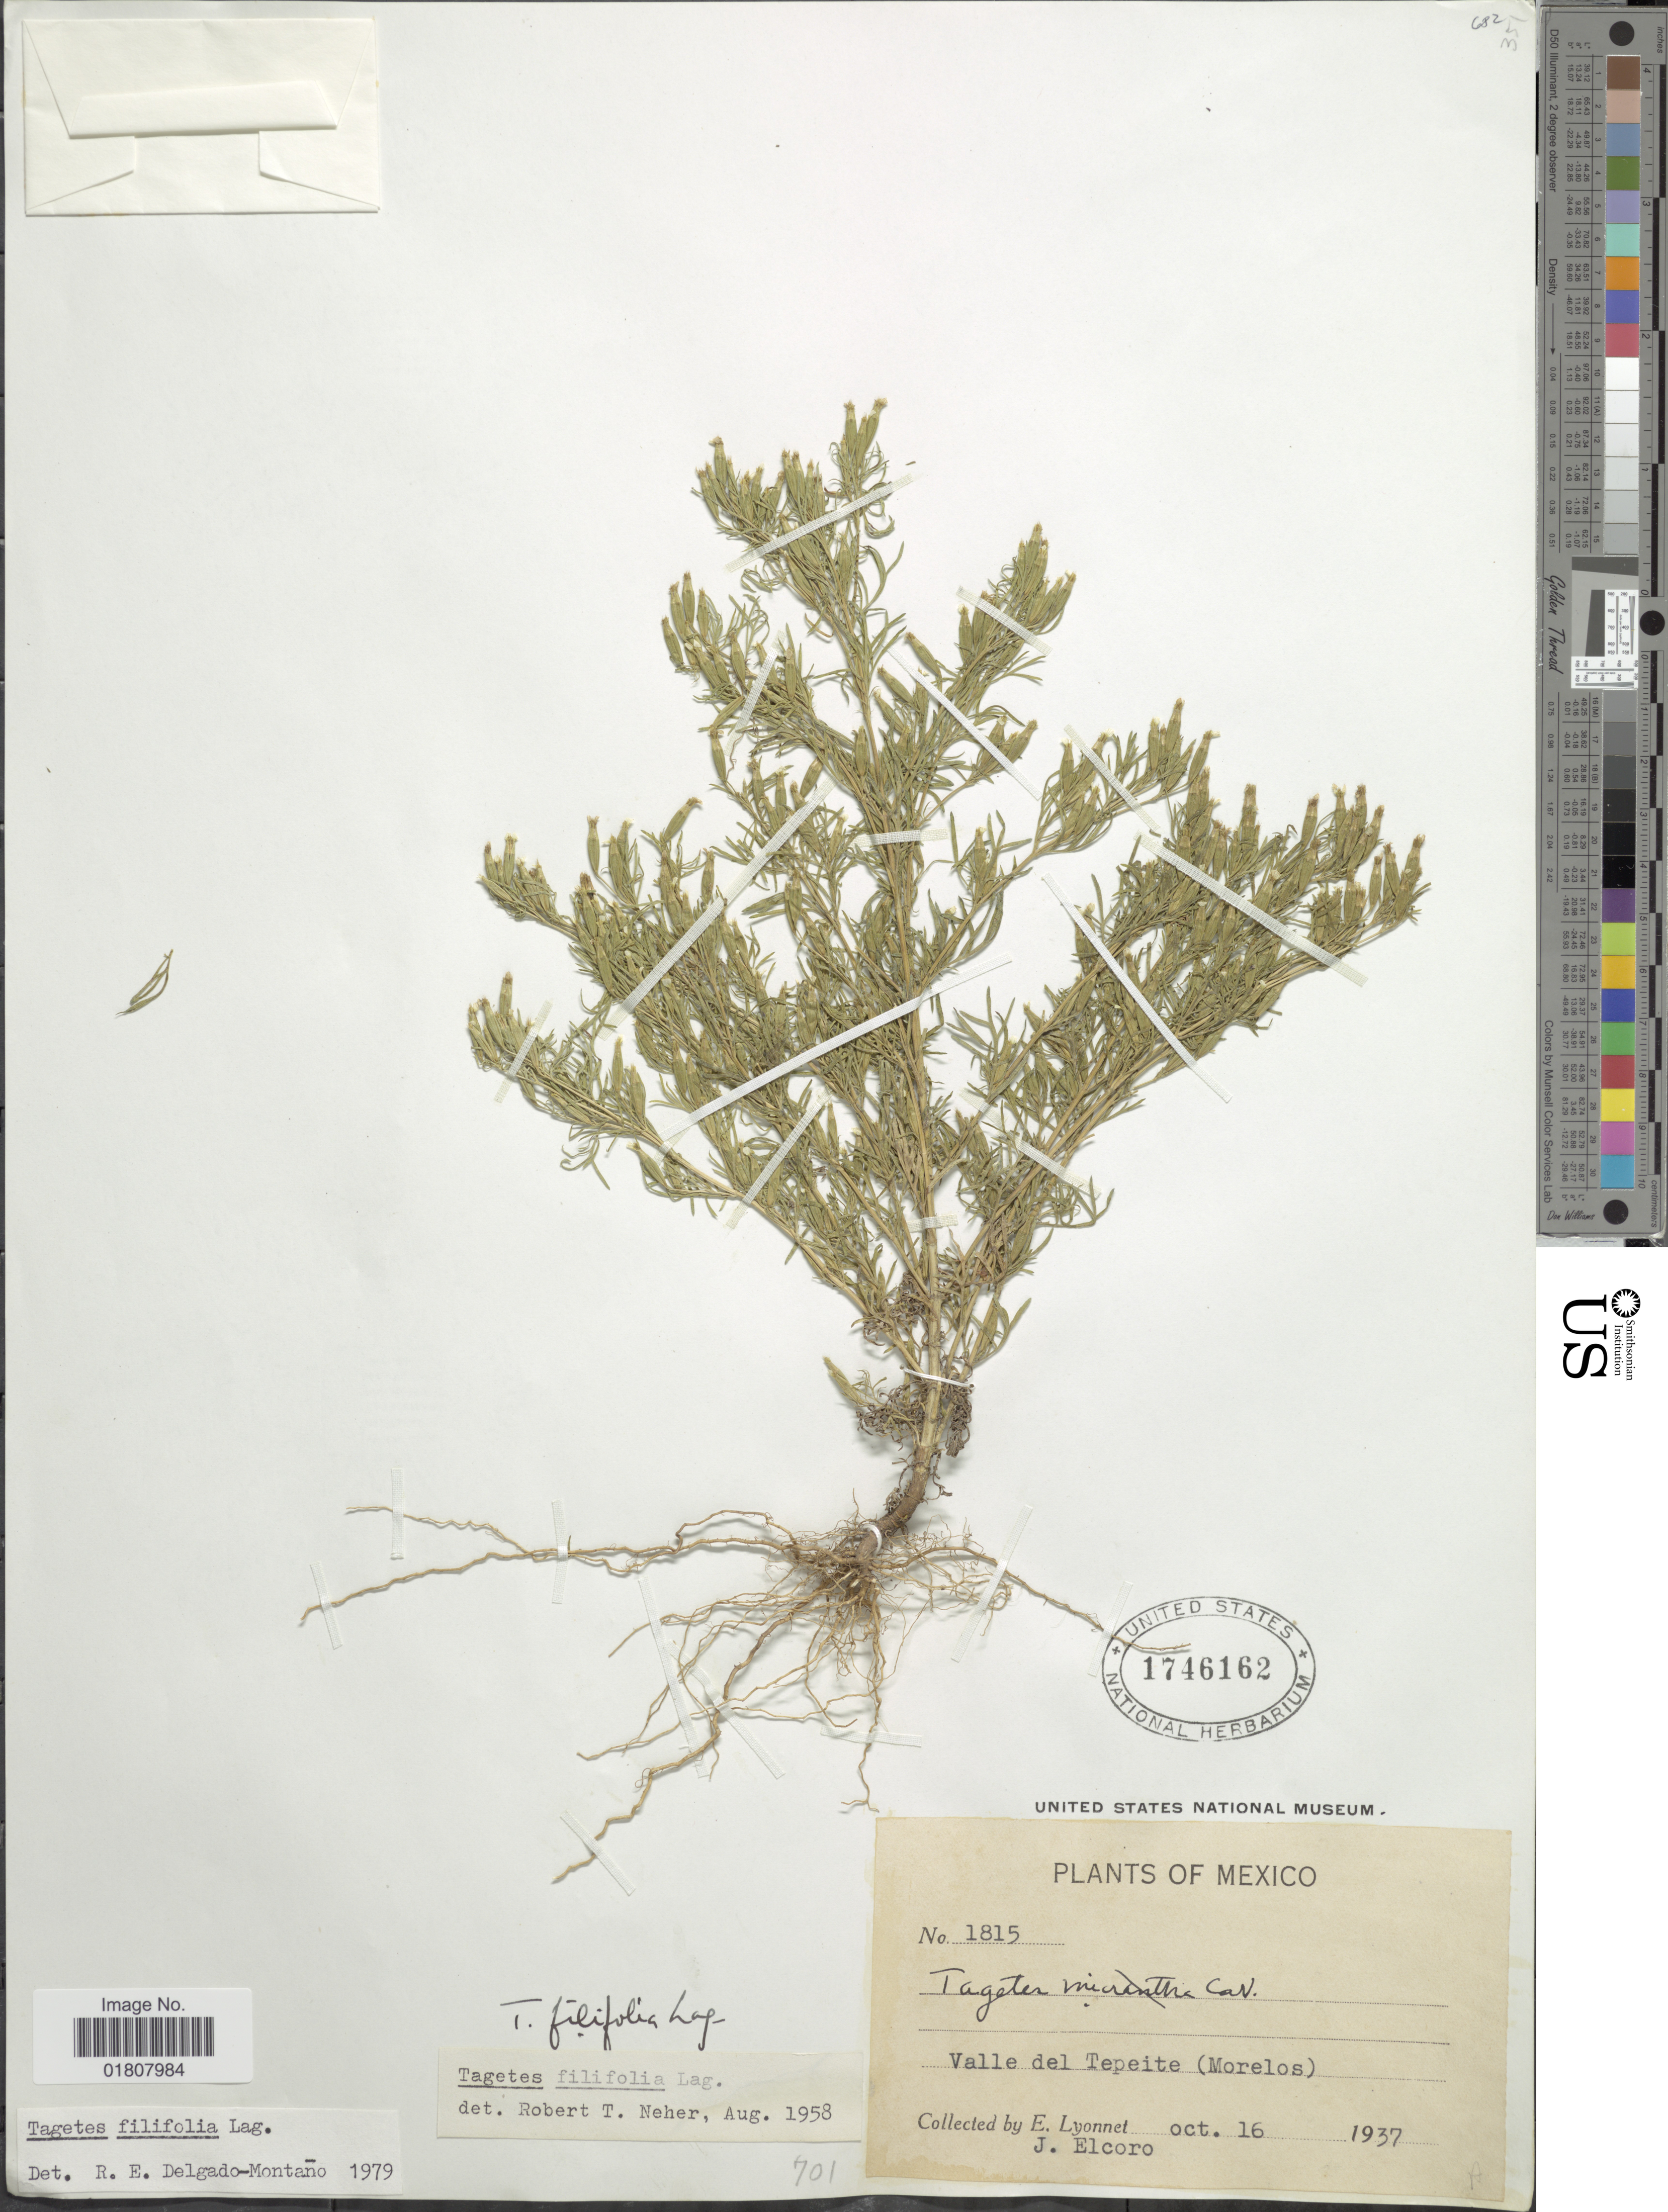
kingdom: Plantae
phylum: Tracheophyta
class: Magnoliopsida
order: Asterales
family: Asteraceae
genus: Tagetes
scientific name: Tagetes filifolia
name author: Lag.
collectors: E. Lyonnet & J. Elcoro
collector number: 1815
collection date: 1937-10-16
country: Mexico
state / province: Morelos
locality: Valle del Tepeite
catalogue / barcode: US 1746162